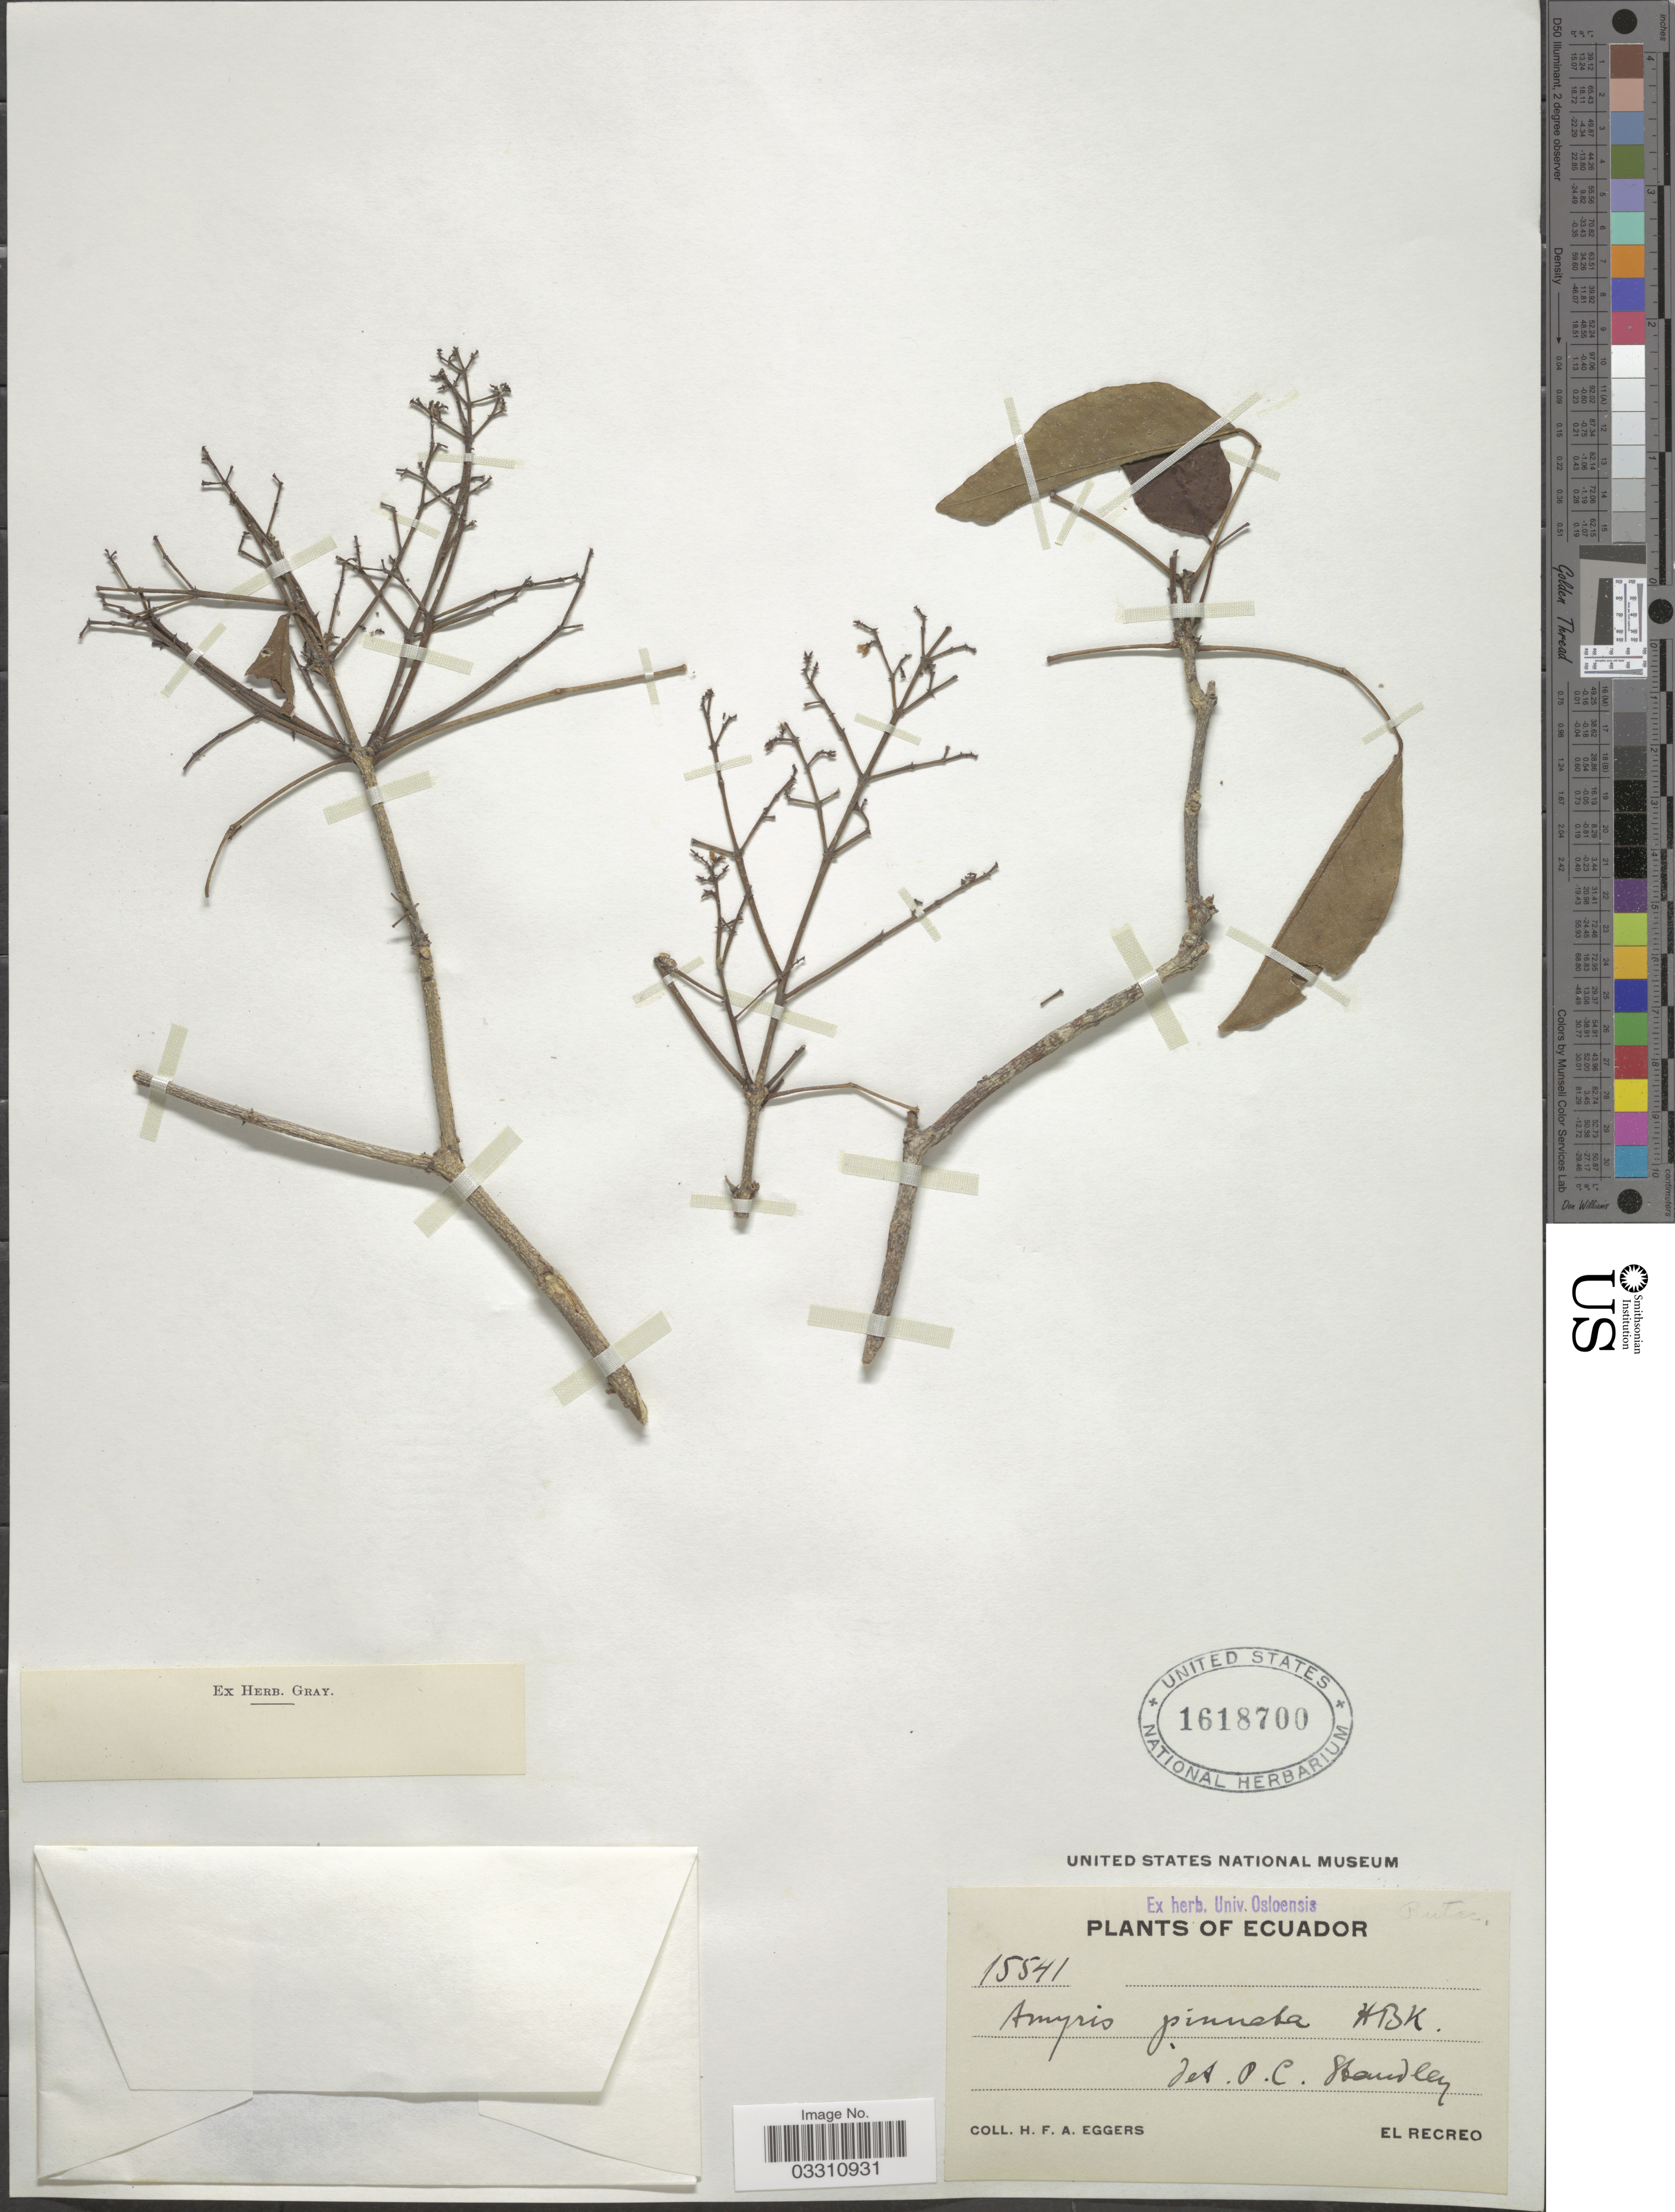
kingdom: Plantae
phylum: Tracheophyta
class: Magnoliopsida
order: Sapindales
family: Rutaceae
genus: Amyris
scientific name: Amyris pinnata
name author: Kunth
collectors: H. Eggers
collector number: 15541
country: Ecuador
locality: El Recreo.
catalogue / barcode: US 1618700